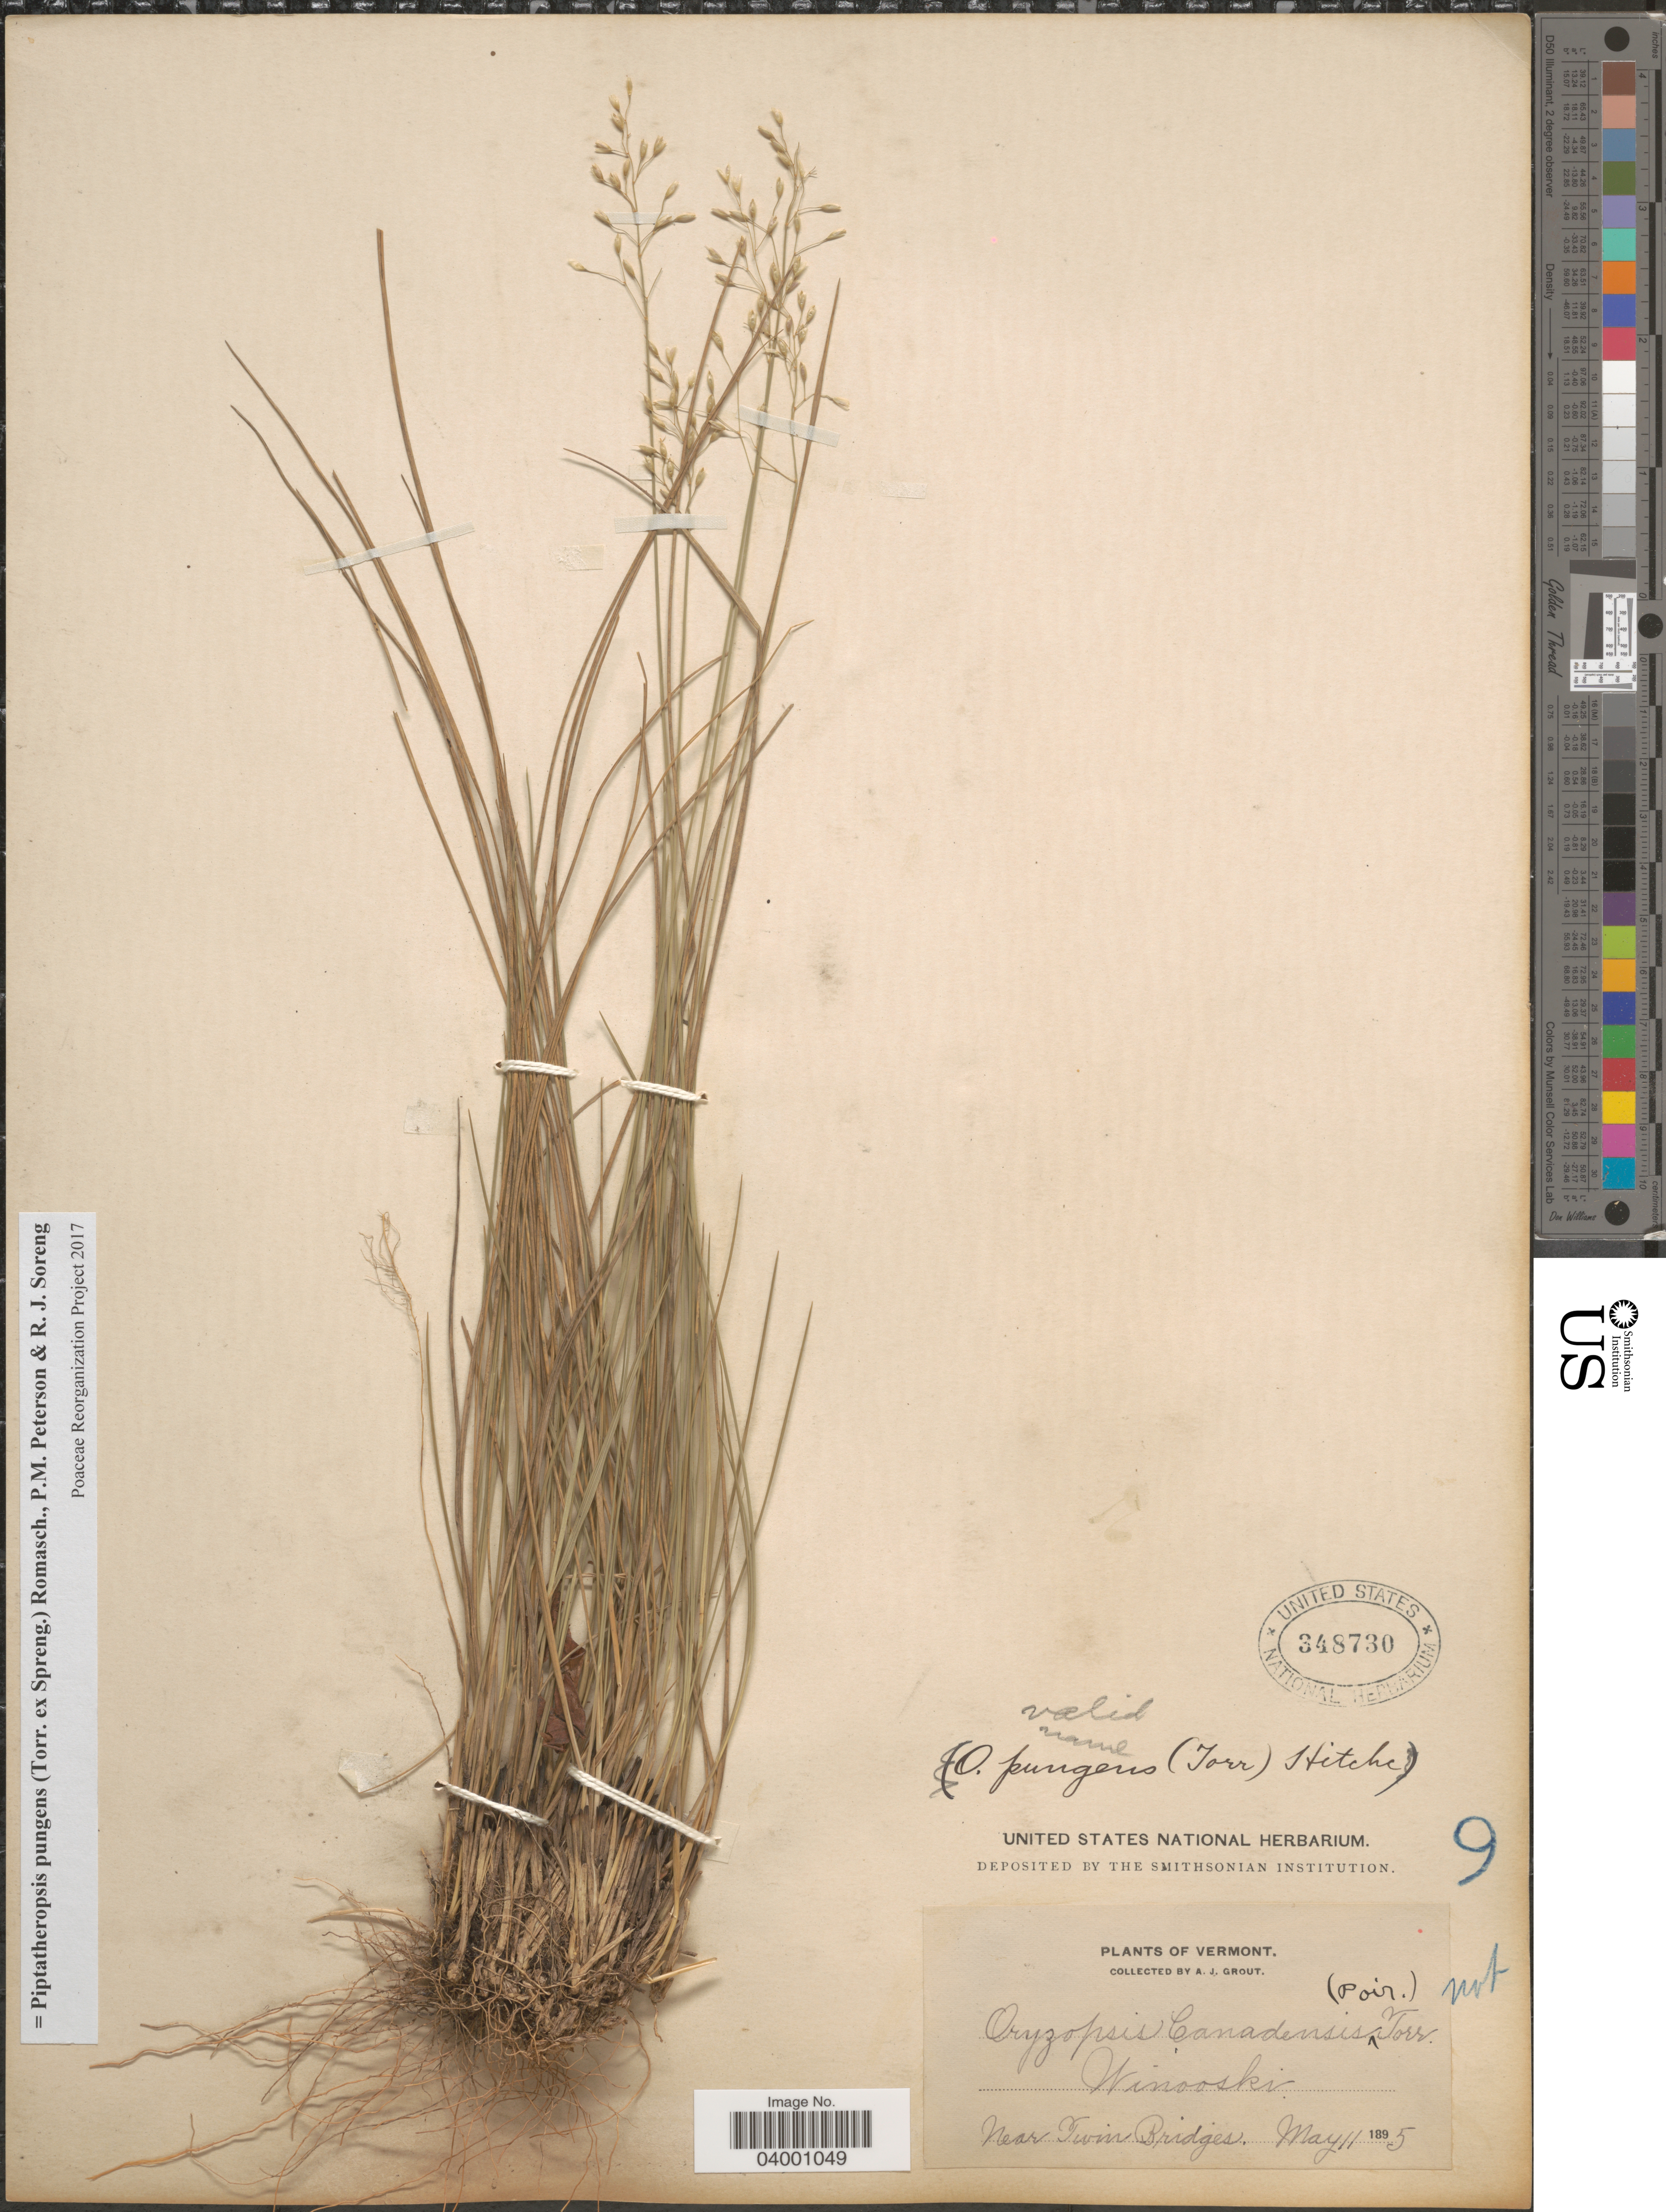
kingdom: Plantae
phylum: Tracheophyta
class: Liliopsida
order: Poales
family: Poaceae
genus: Piptatheropsis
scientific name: Piptatheropsis pungens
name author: (Torr. ex Spreng.) Romasch. et al.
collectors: A. J. Grout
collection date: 1895-05-11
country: United States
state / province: Vermont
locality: Winooski, near Twin Bridges.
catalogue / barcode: US 348730